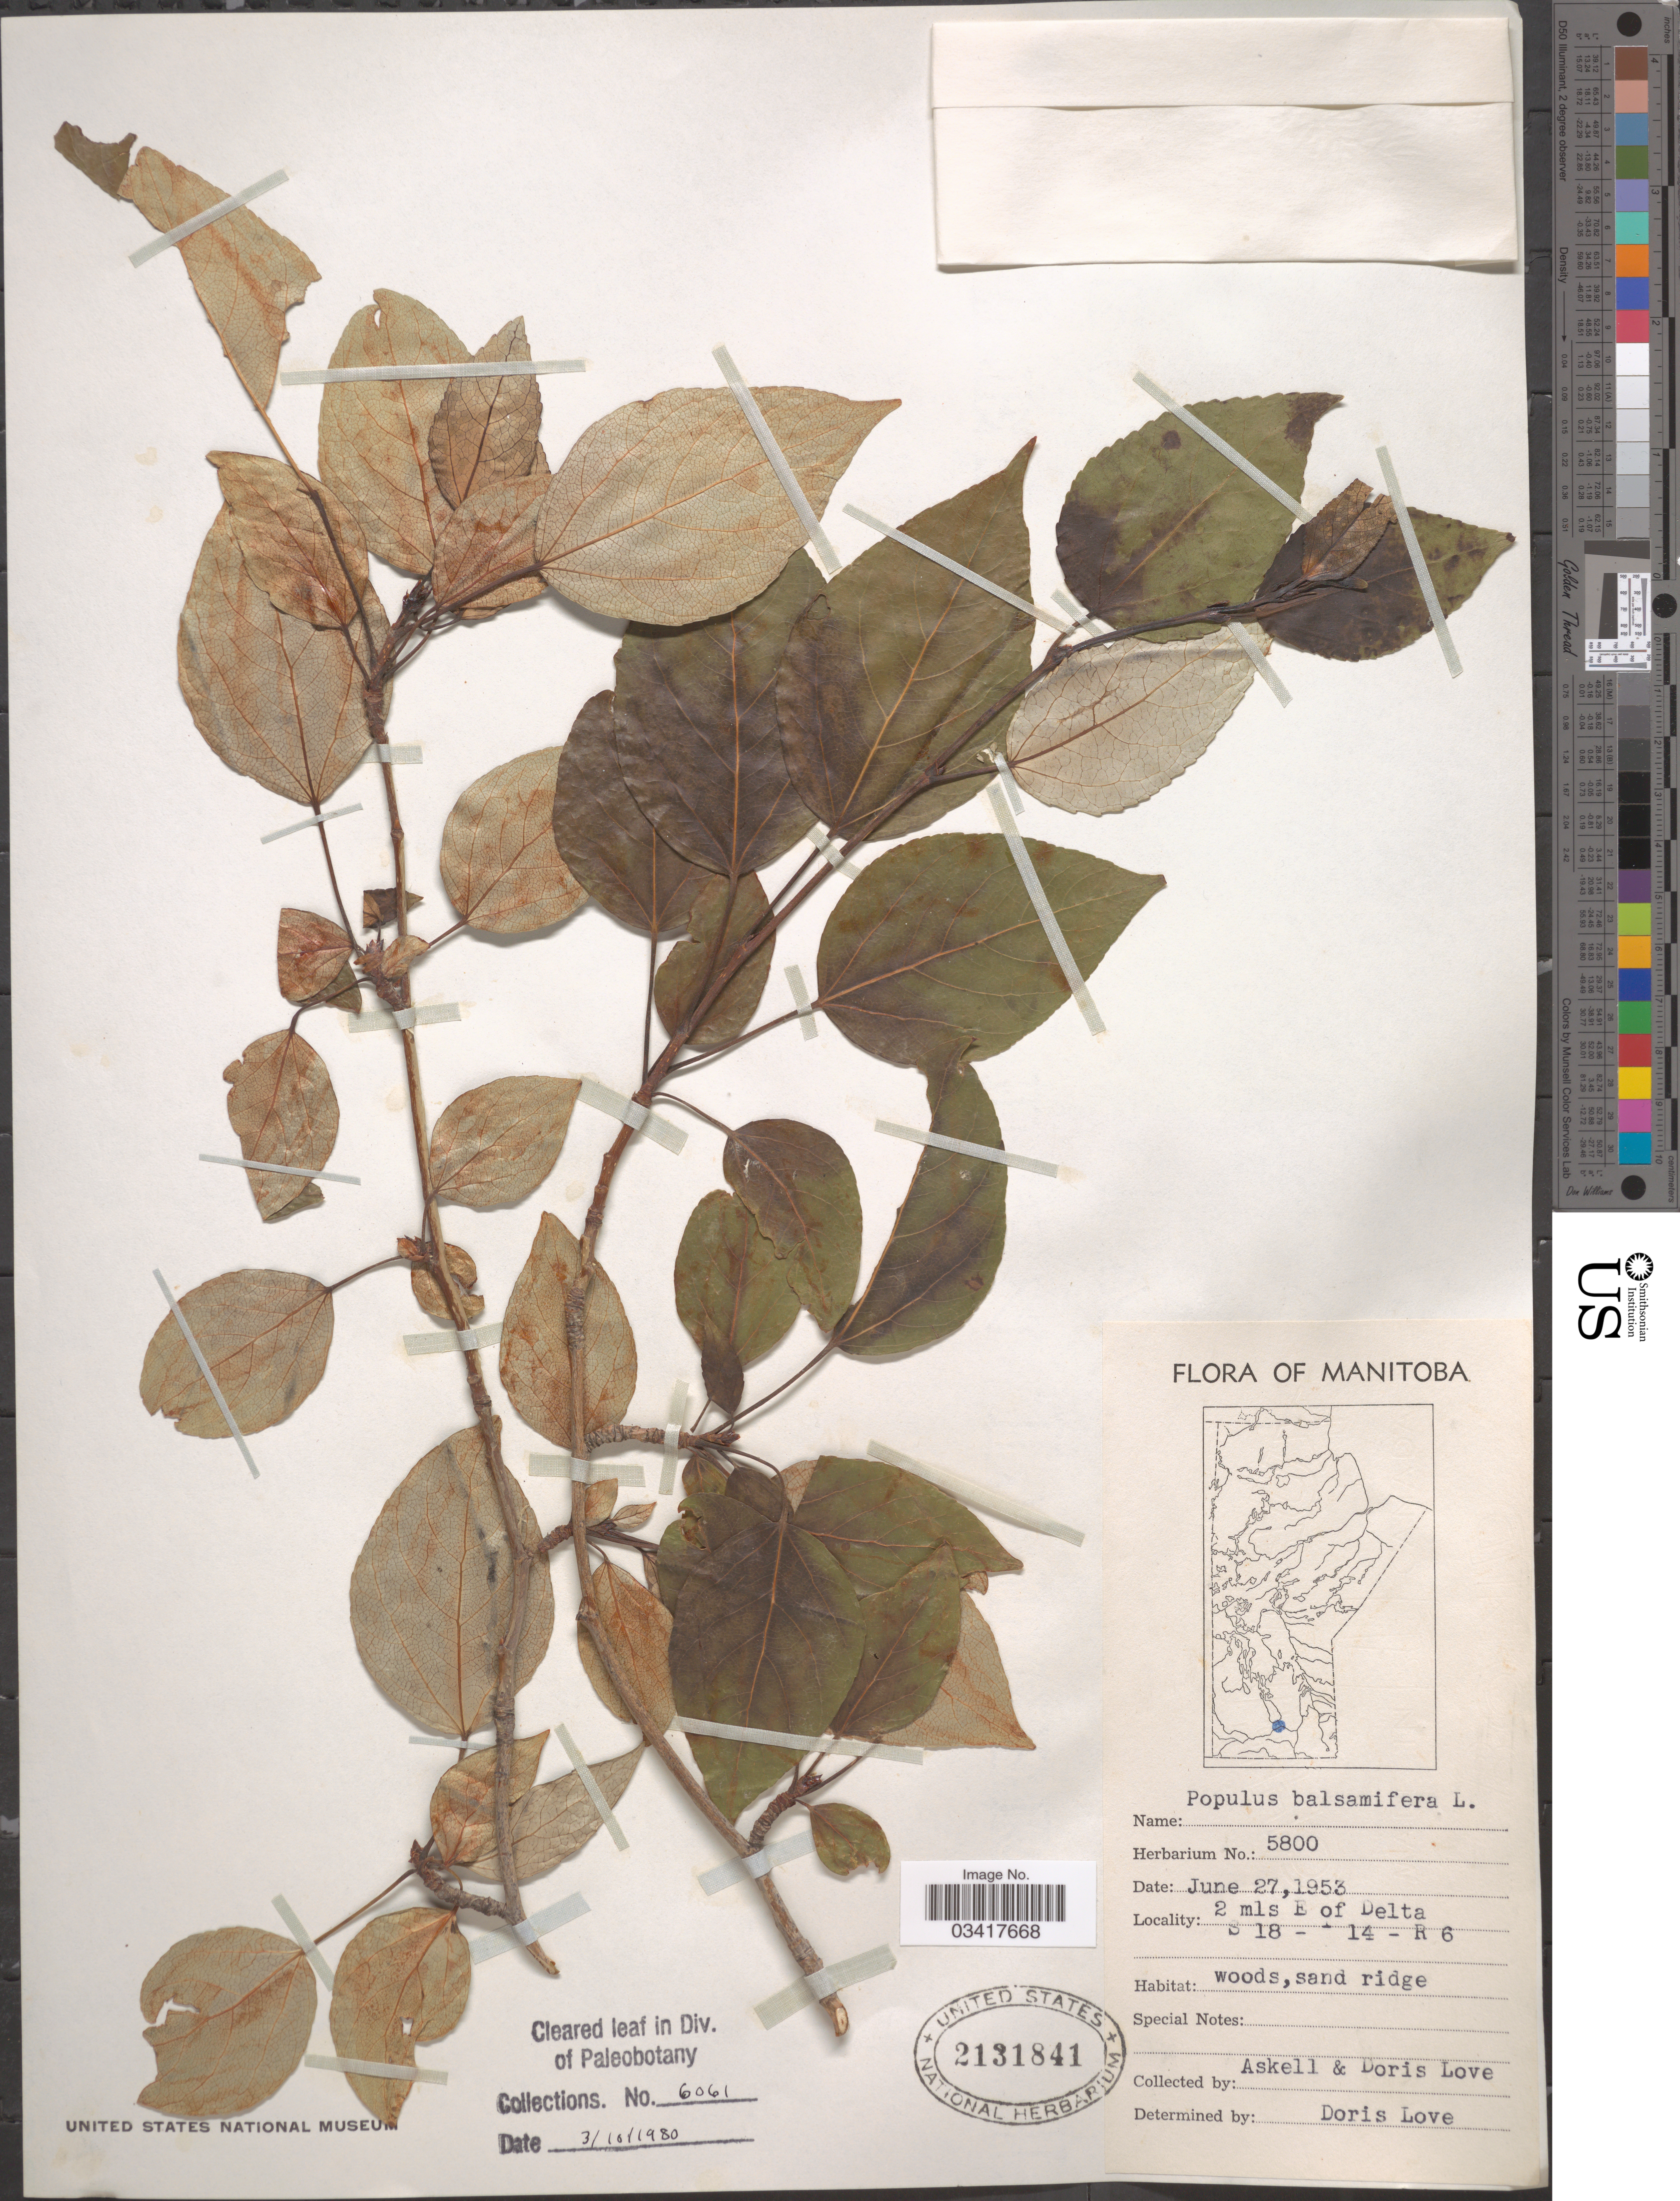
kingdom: Plantae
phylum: Tracheophyta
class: Magnoliopsida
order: Malpighiales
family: Salicaceae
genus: Populus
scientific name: Populus balsamifera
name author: L.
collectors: Á. Löve & D. Löve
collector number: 5800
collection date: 1953-06-27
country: Canada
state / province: Manitoba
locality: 2 mls E of Delta. S 18 - T 14 - R 6.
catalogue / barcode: US 2131841